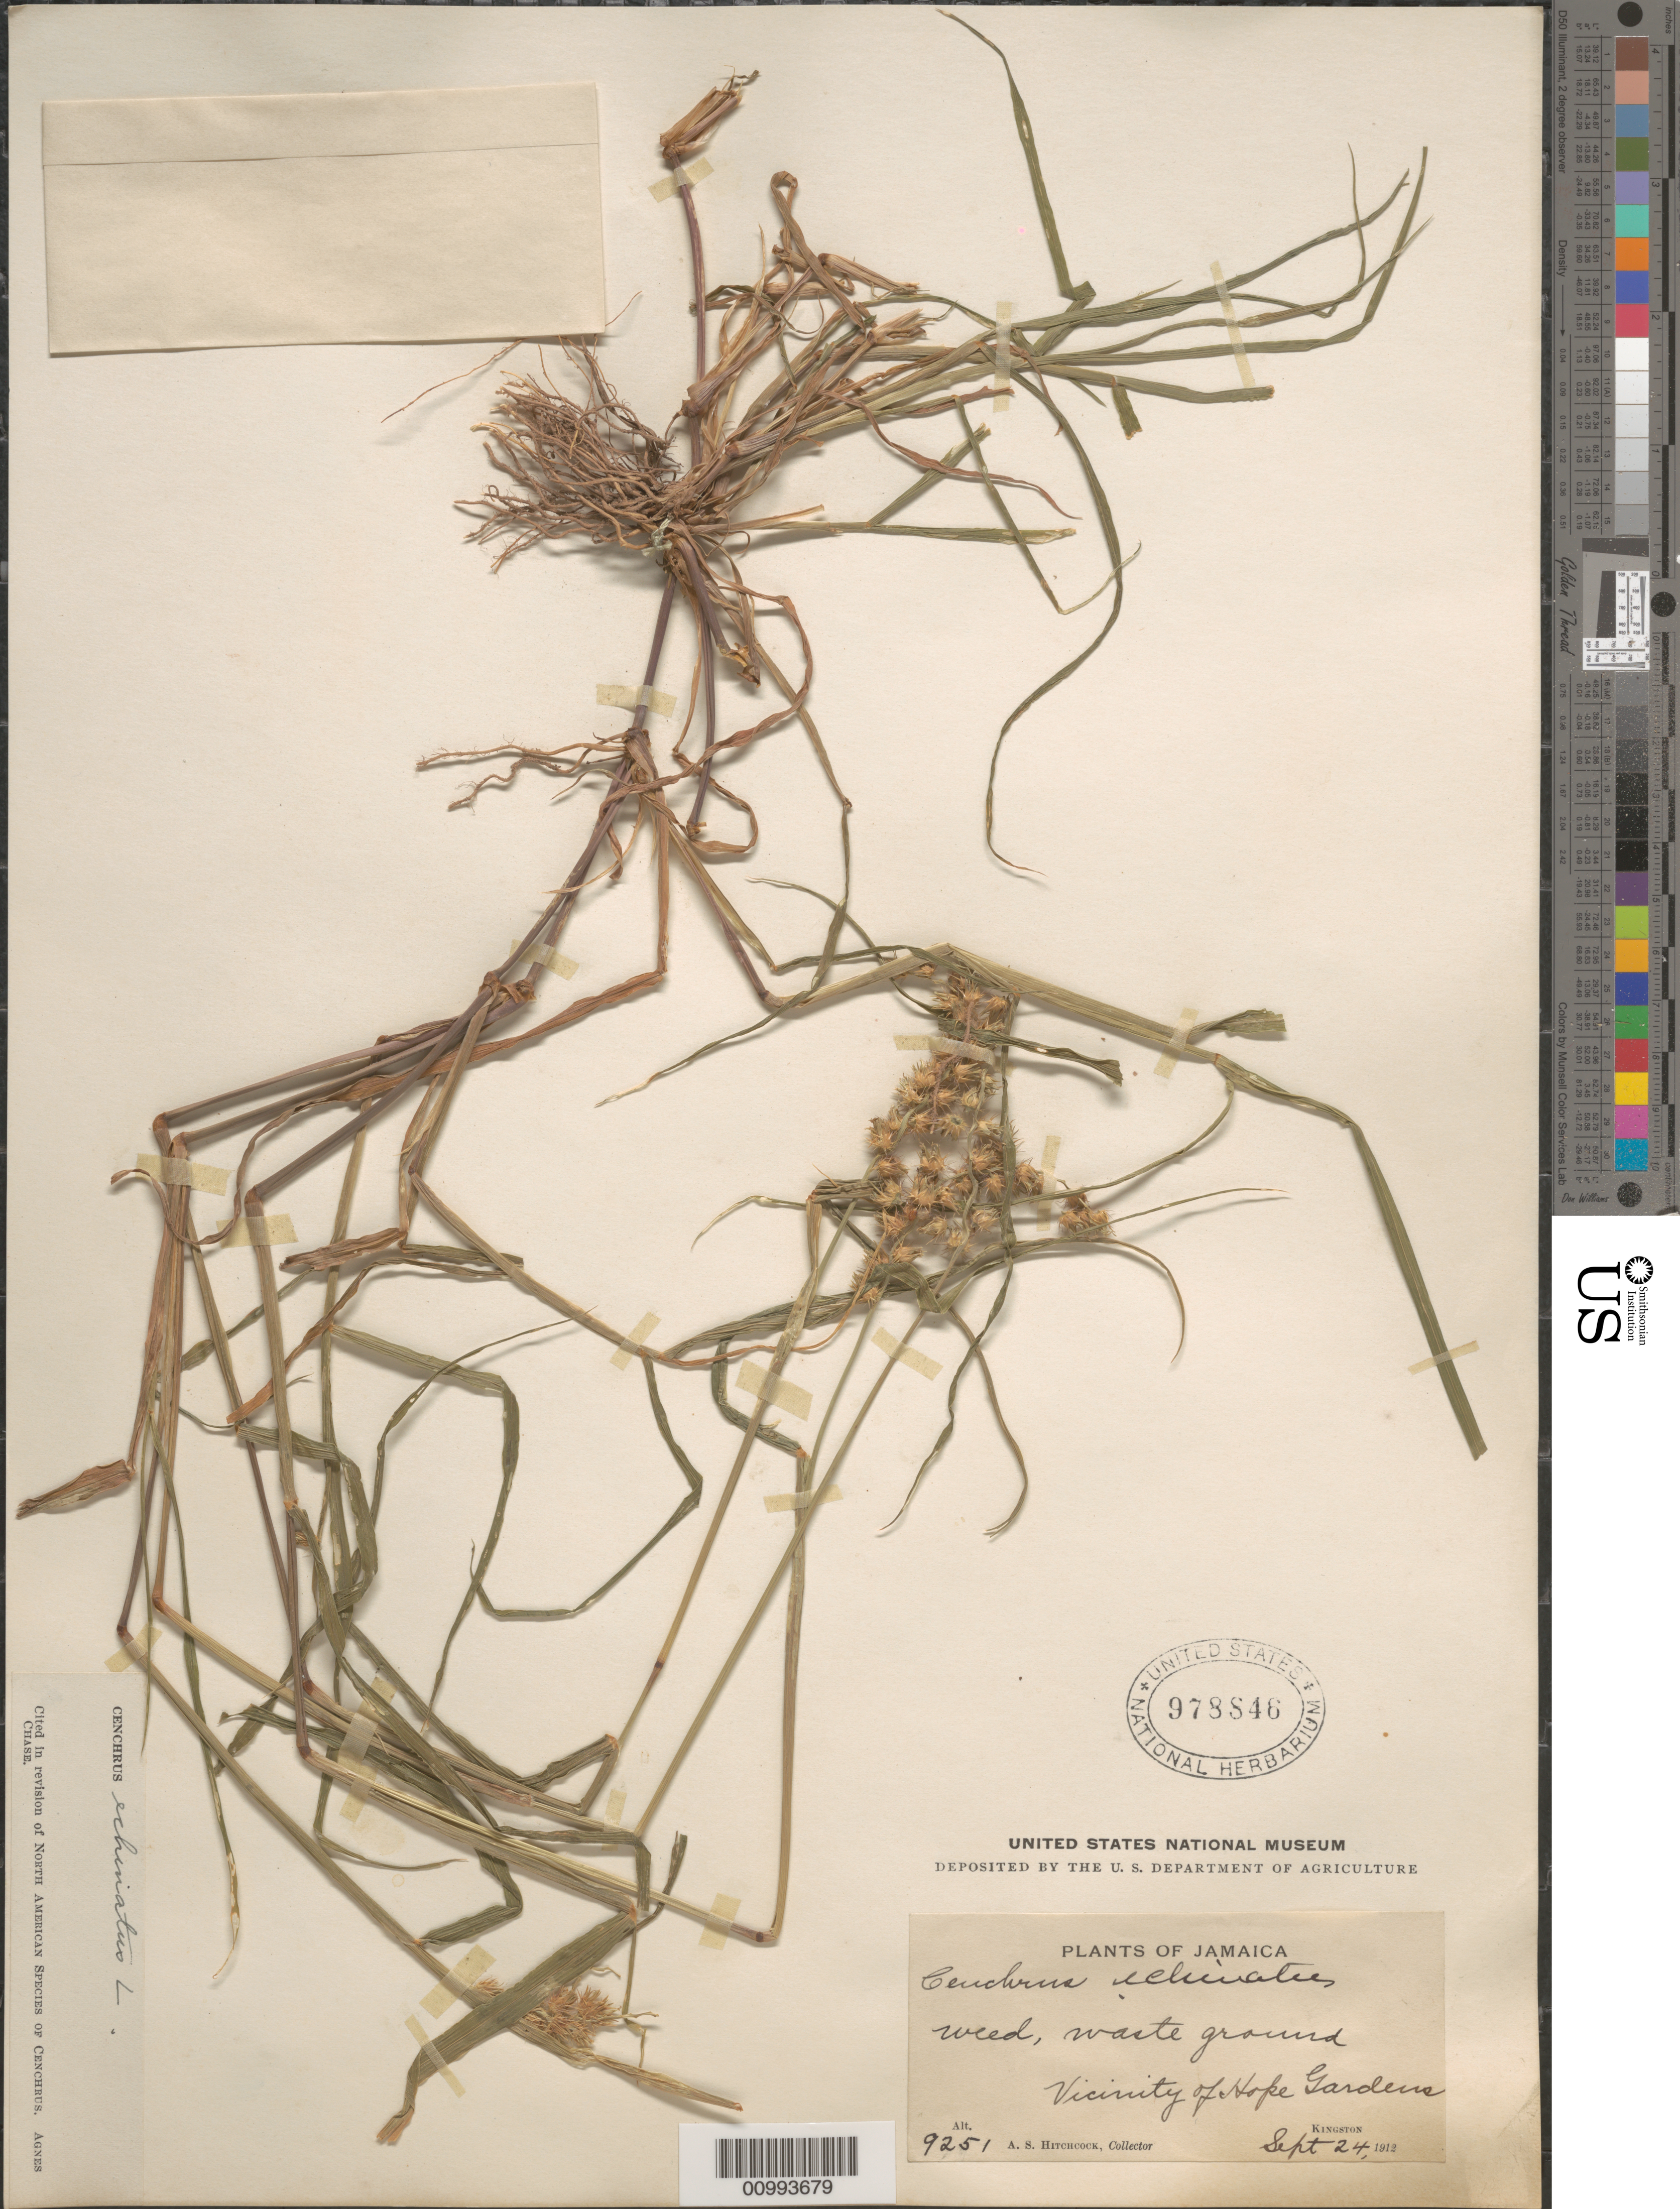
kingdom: Plantae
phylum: Tracheophyta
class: Liliopsida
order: Poales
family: Poaceae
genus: Cenchrus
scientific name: Cenchrus echinatus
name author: L.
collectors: A. S. Hitchcock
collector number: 9251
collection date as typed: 24 Sep 1912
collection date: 1912-09-24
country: Jamaica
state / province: Kingston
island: Jamaica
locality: Hope Gardens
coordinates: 0 N, 0 E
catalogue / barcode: US 978846